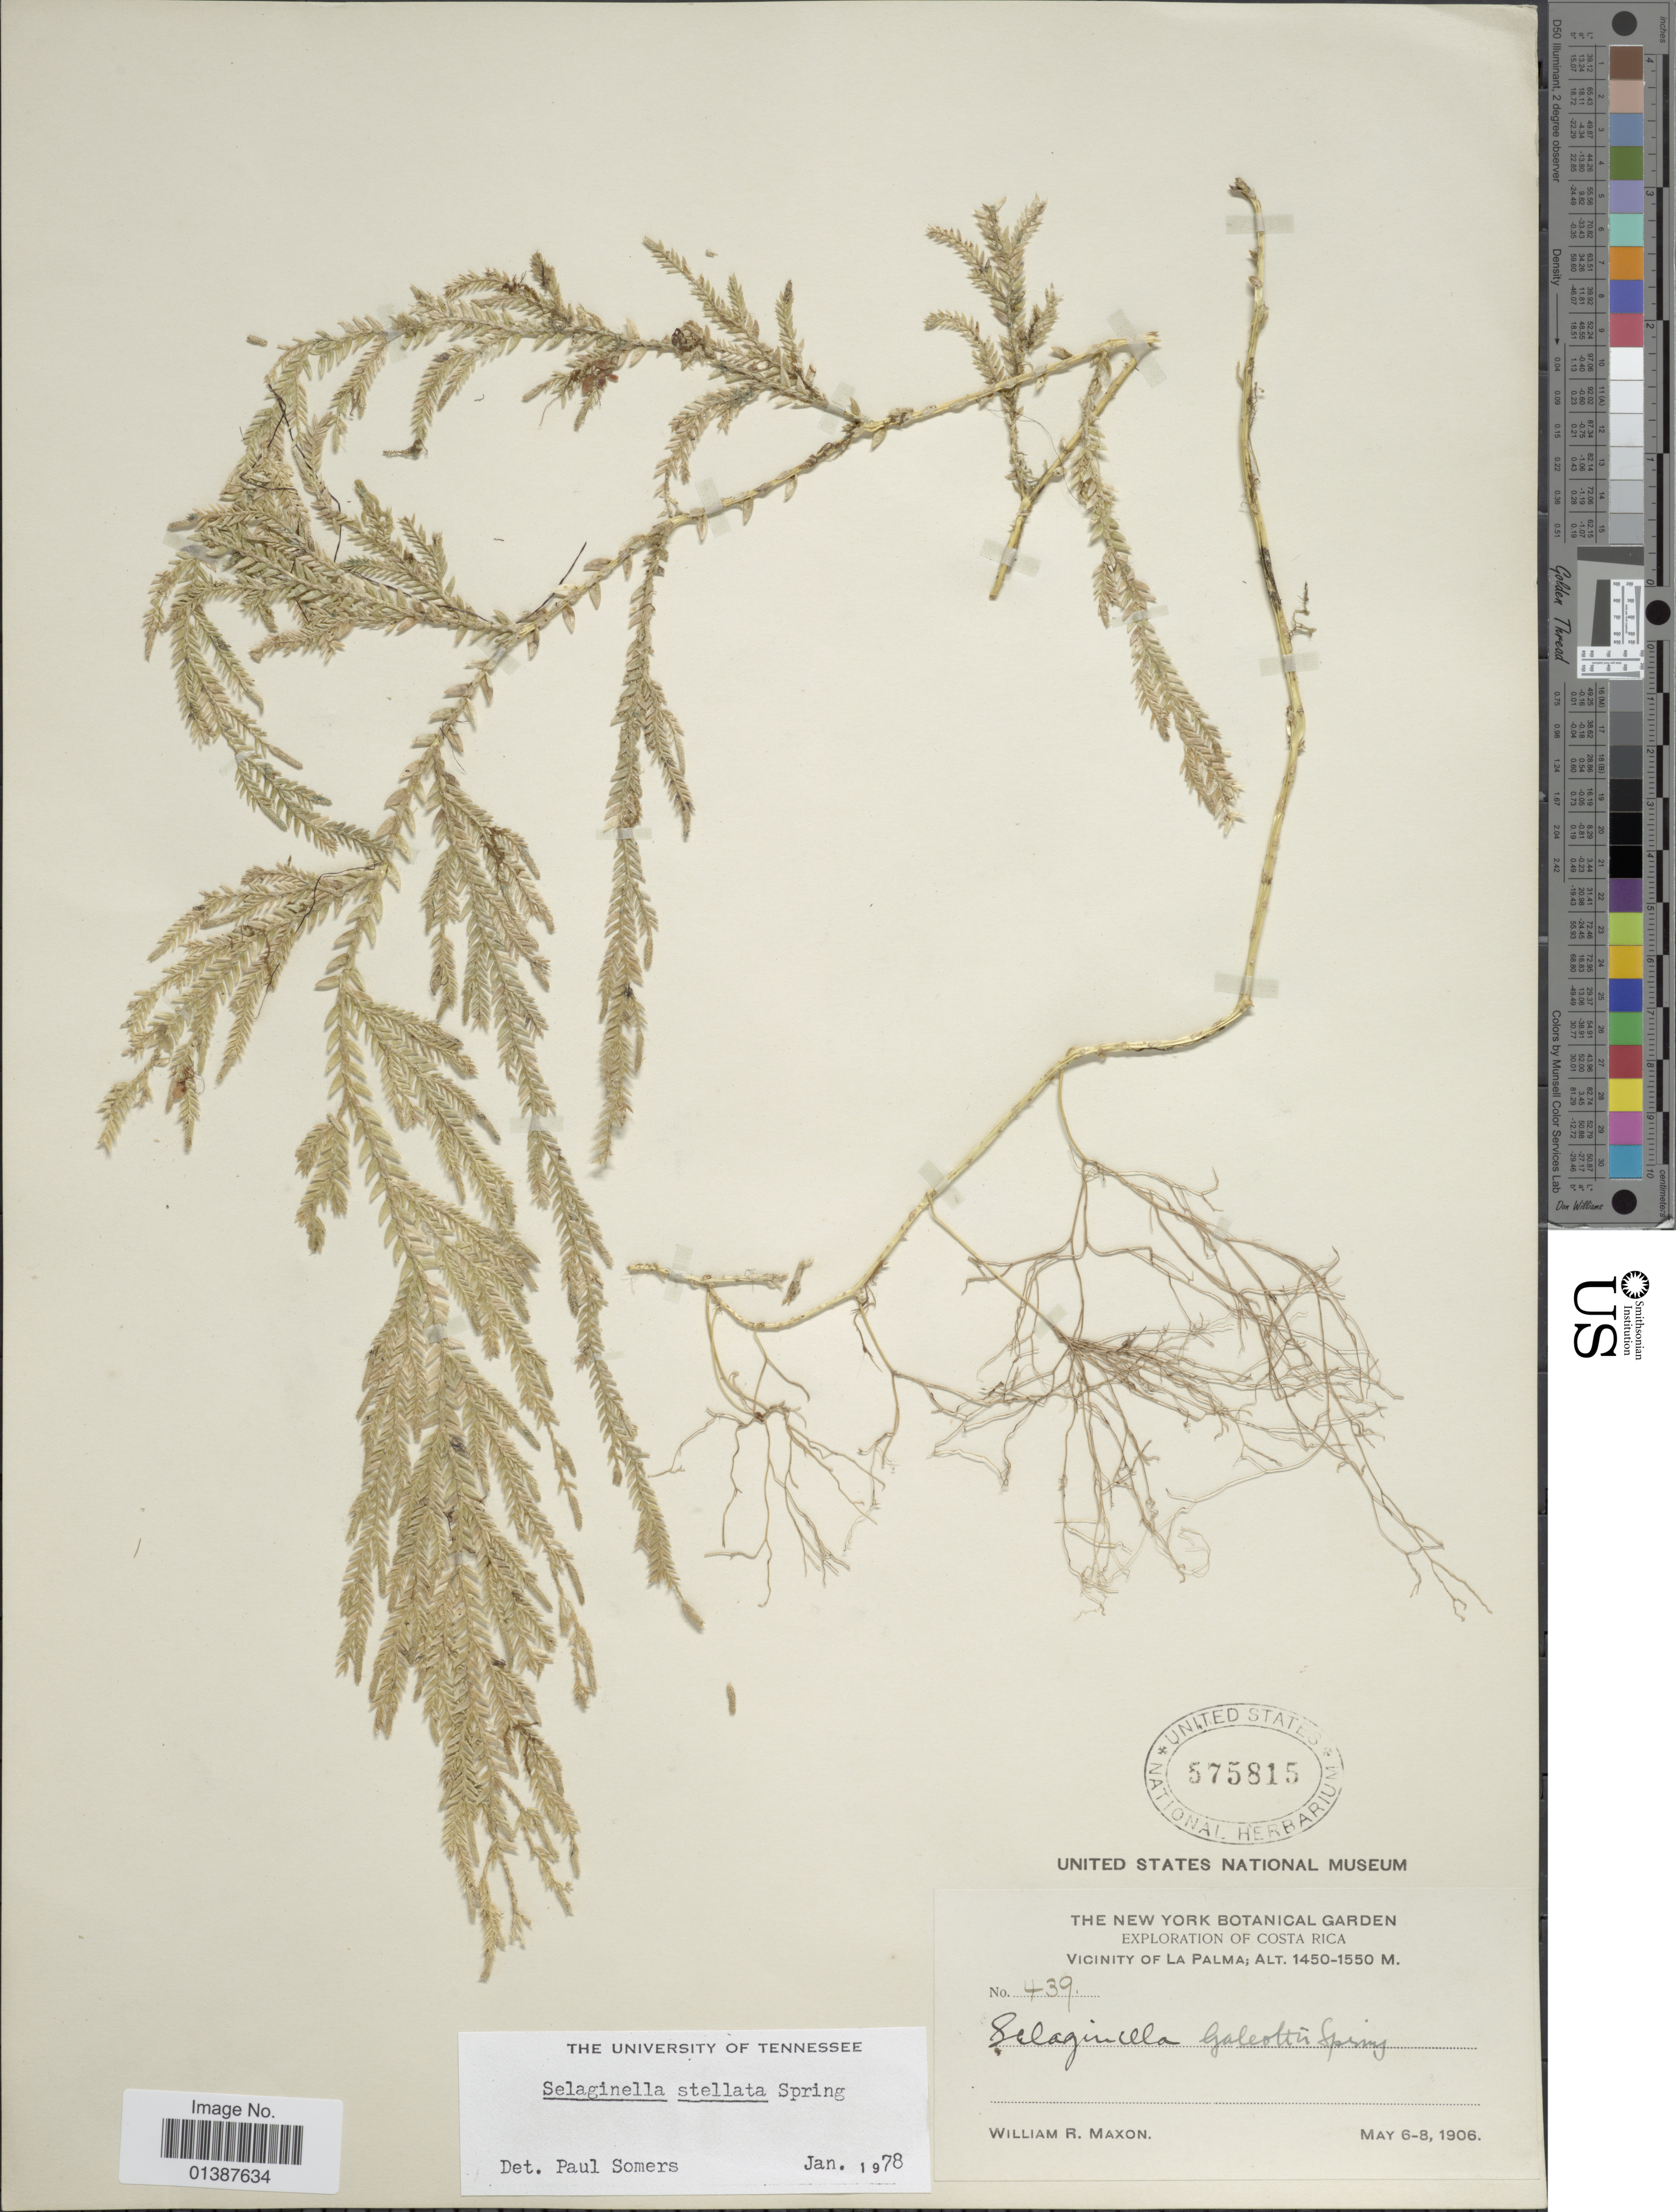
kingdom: Plantae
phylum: Tracheophyta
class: Lycopodiopsida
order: Selaginellales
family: Selaginellaceae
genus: Selaginella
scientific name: Selaginella galeottii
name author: Spring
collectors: W. R. Maxon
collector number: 439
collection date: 1906-05-08/1906-08-06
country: Costa Rica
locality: Vicinity of La Palma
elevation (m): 1450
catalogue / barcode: US 575815